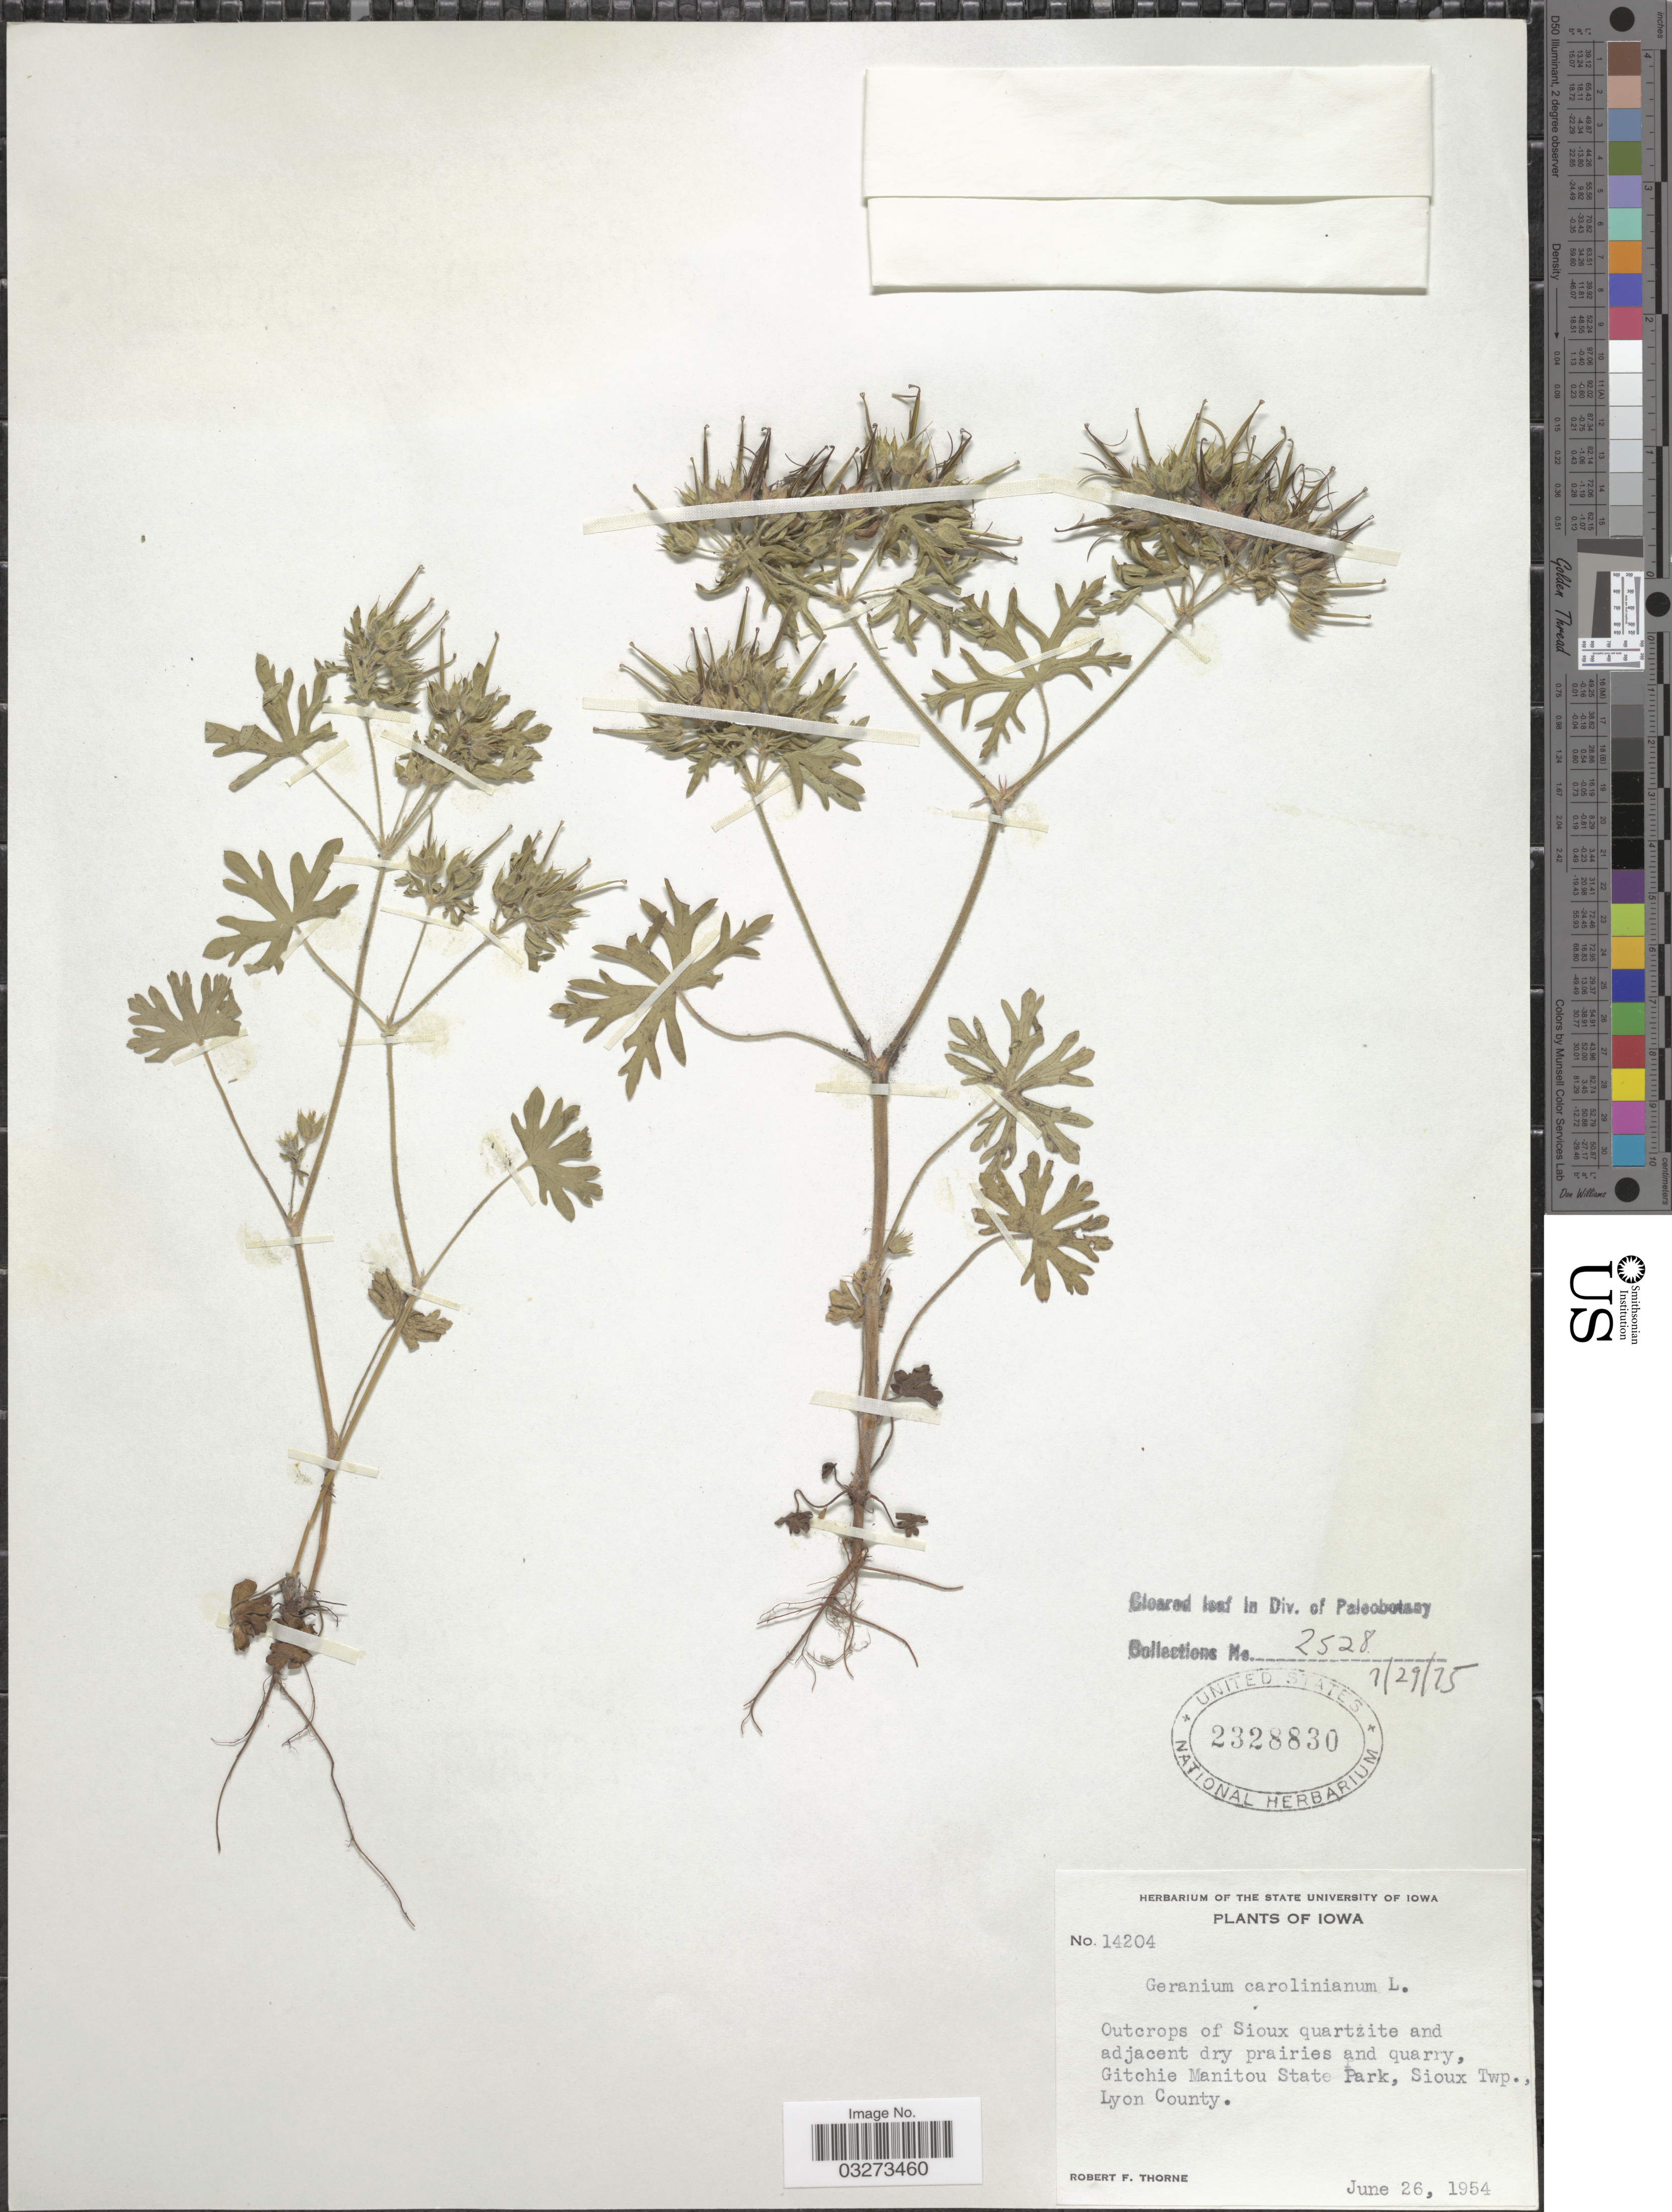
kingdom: Plantae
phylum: Tracheophyta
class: Magnoliopsida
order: Geraniales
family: Geraniaceae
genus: Geranium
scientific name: Geranium carolinianum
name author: L.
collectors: R. F. Thorne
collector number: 14204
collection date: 1954-06-26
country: United States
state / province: Iowa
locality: Gitchie Manitou State Park, Sioux Twp., Lyon County.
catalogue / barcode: US 2328830